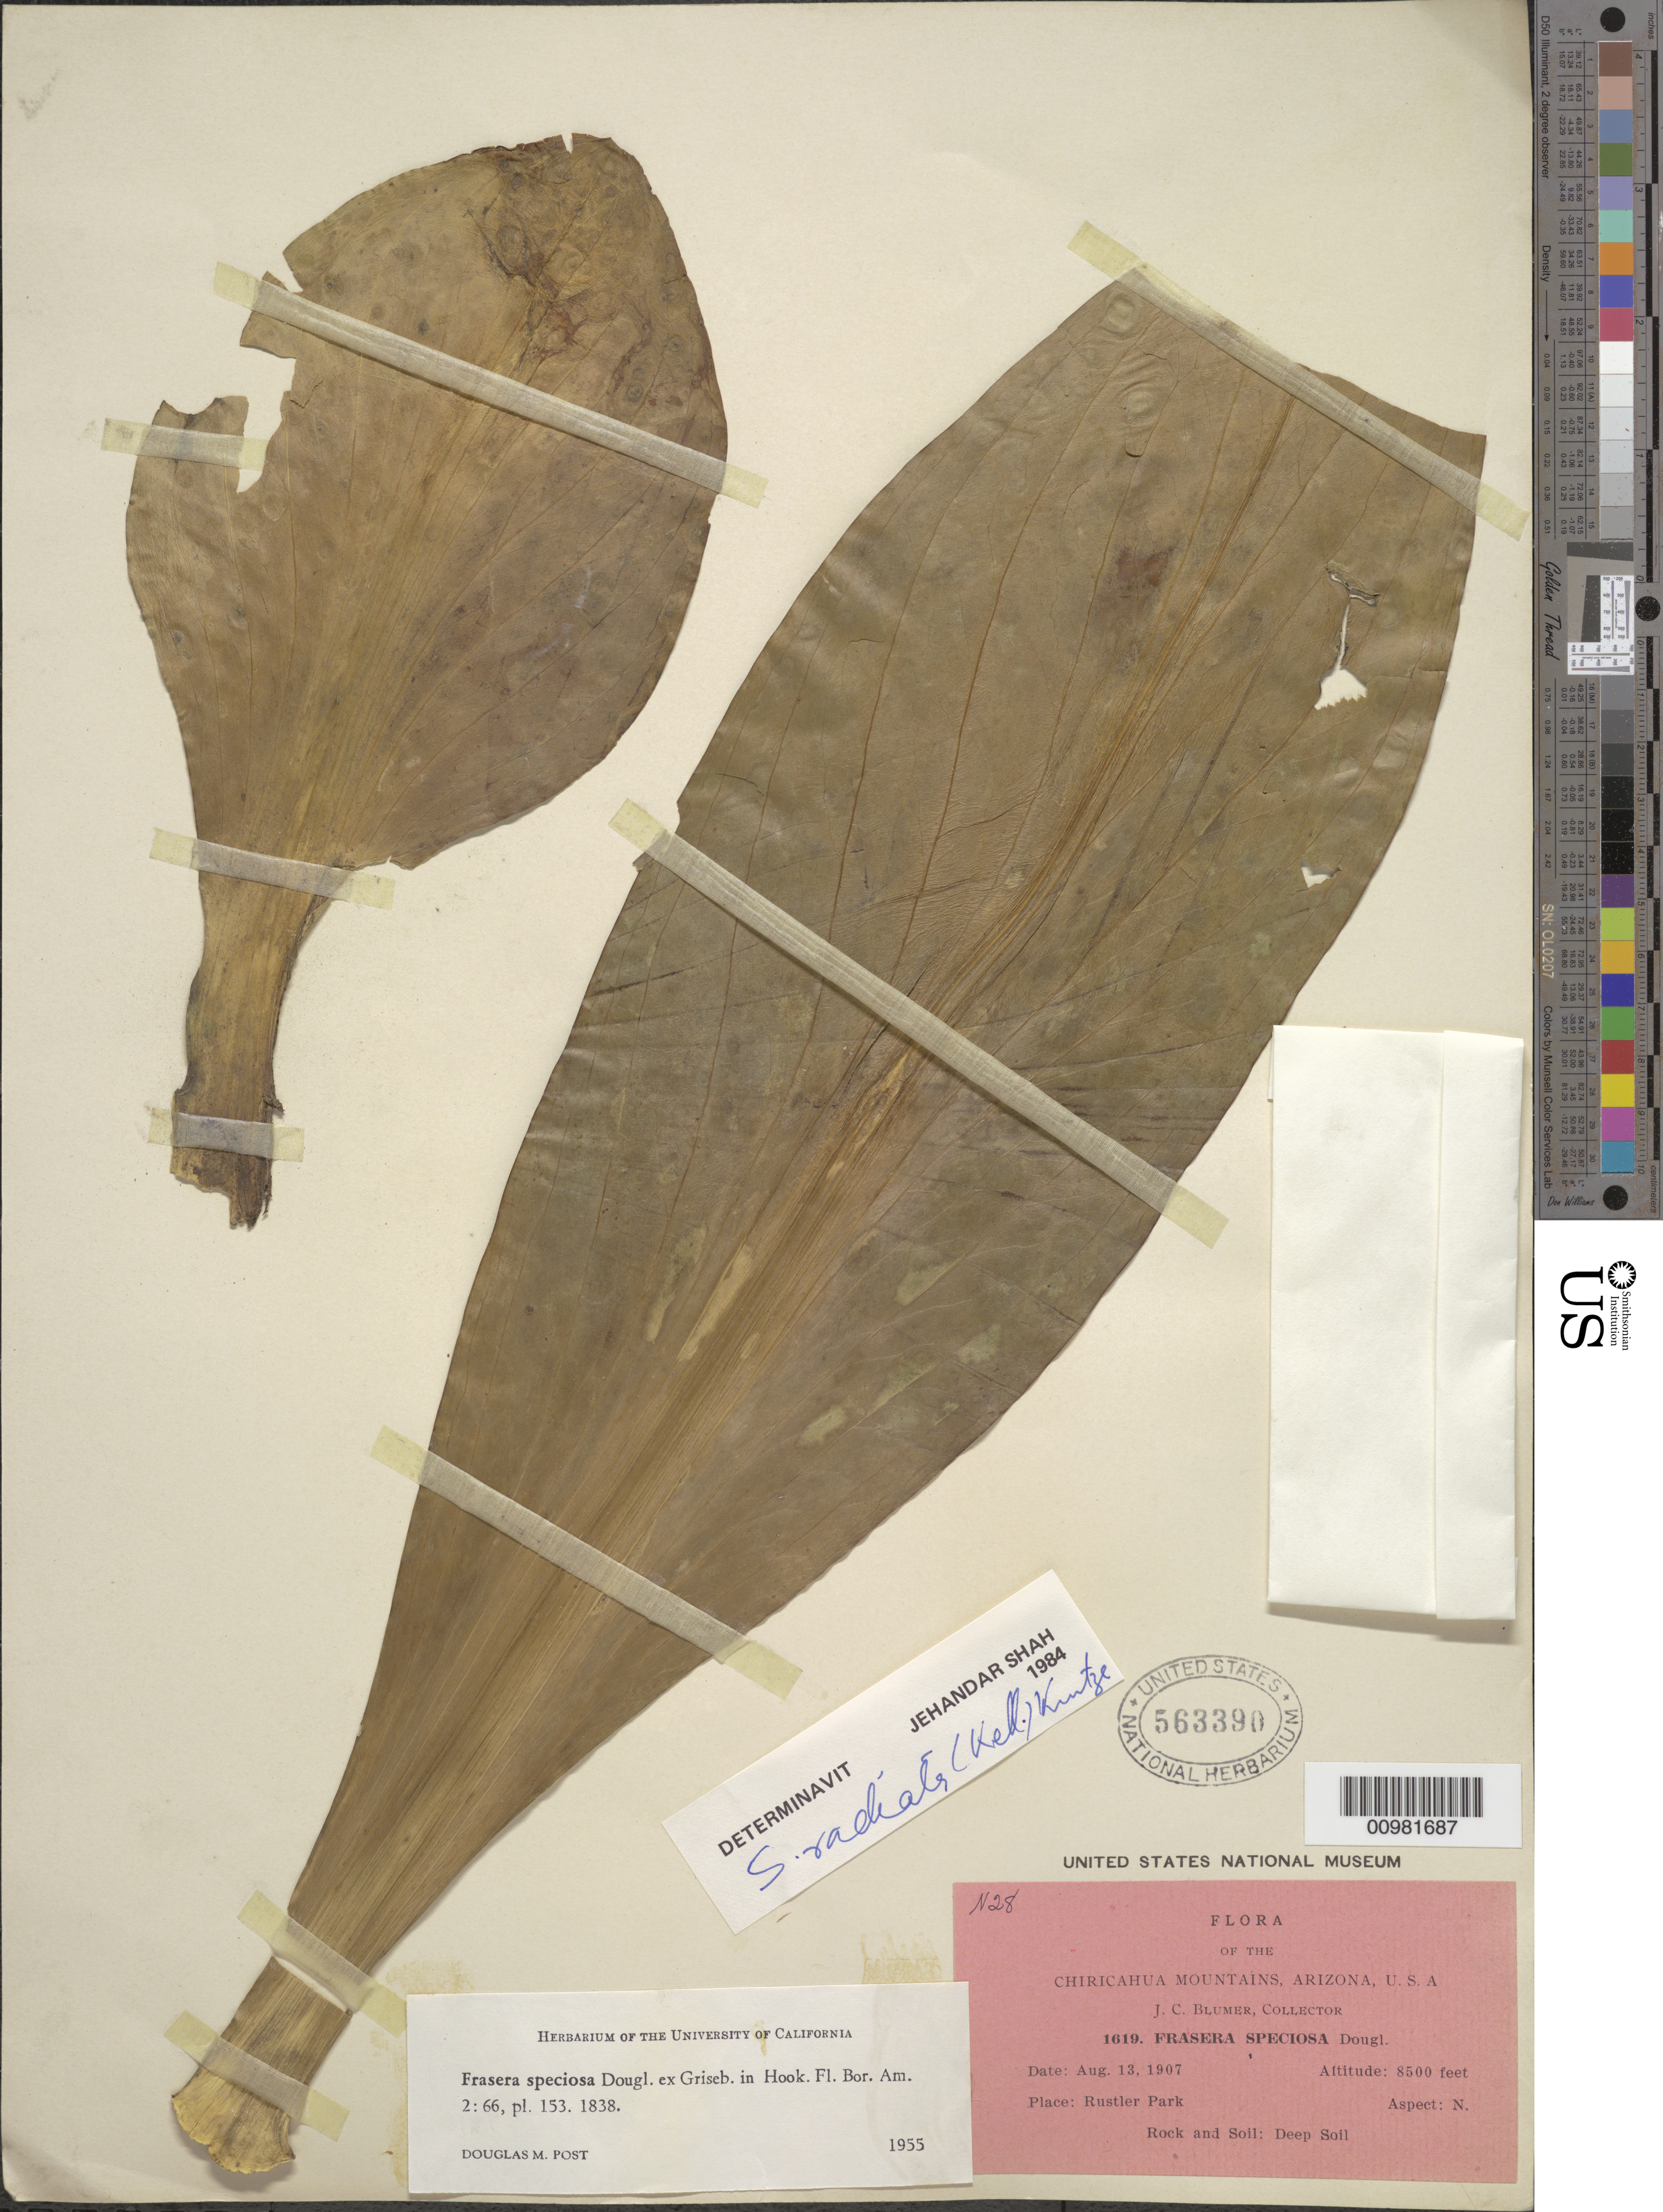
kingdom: Plantae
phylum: Tracheophyta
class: Magnoliopsida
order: Gentianales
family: Gentianaceae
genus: Swertia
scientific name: Swertia radiata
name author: (Kellogg) Kuntze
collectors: J. C. Blumer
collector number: N28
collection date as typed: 13 Aug 1907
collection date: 1907-08-13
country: United States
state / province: Arizona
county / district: Cochise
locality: Chiricahua Mts., Rustler Park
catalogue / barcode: US 563390